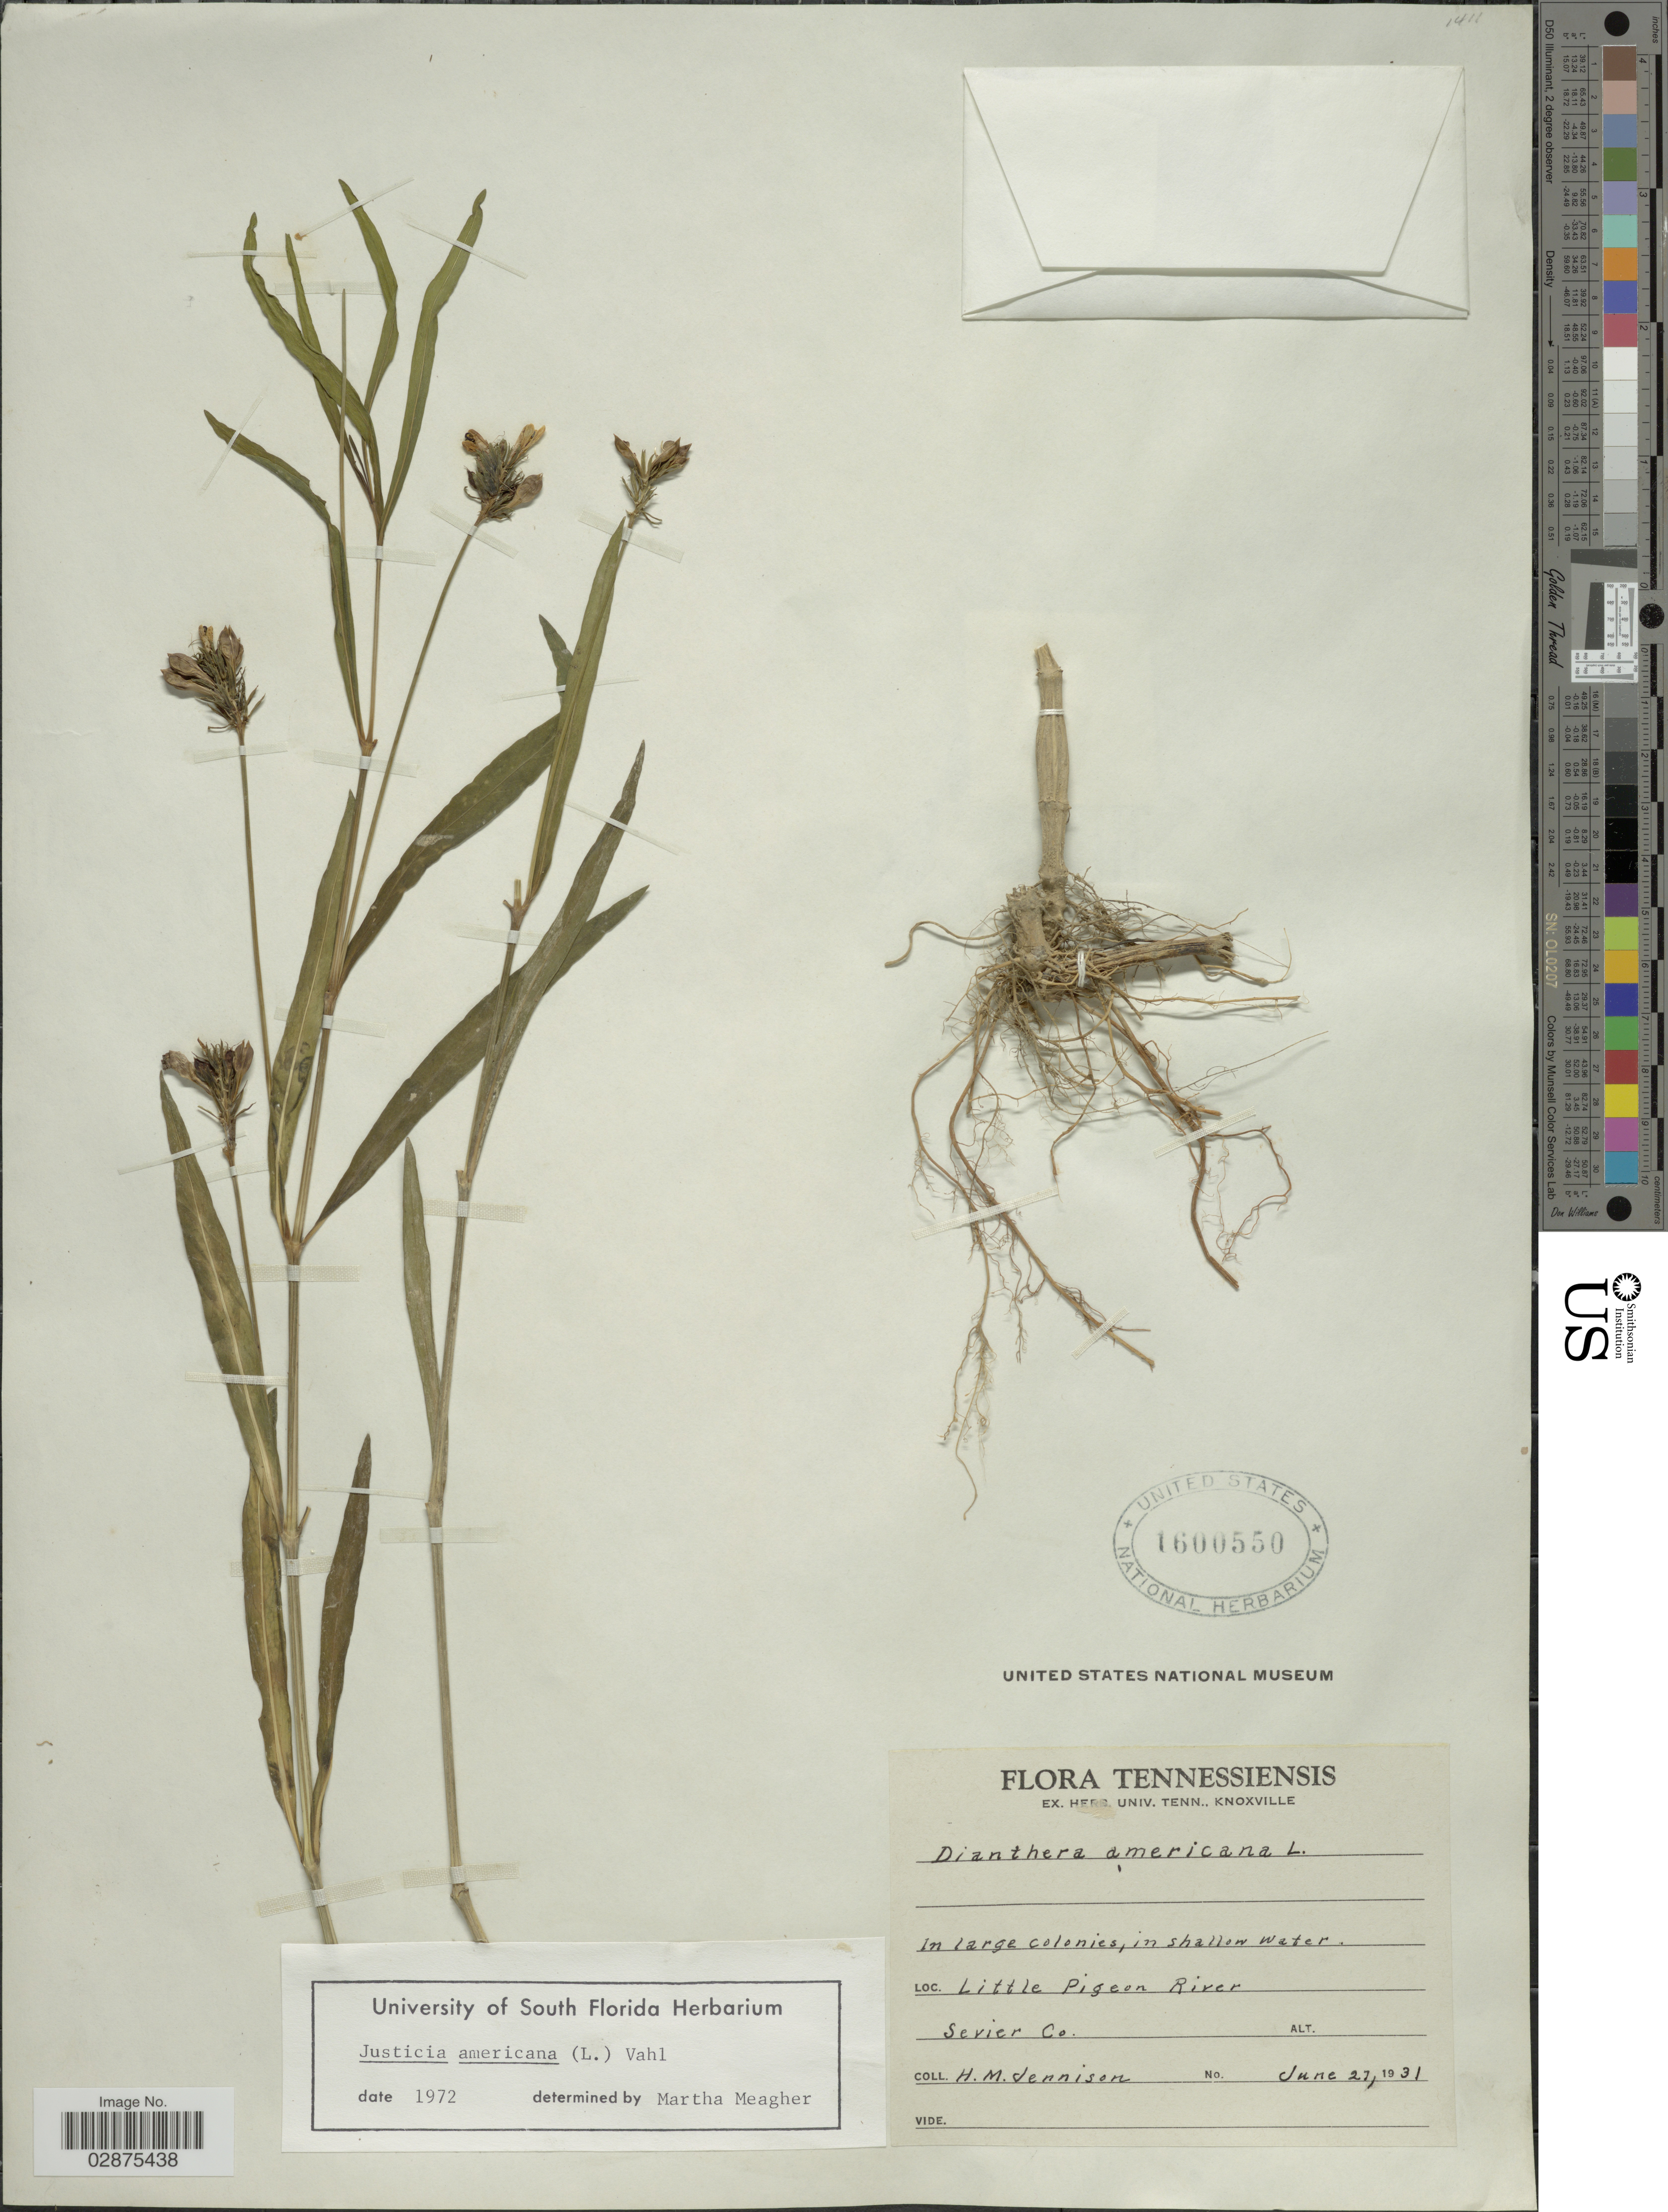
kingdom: Plantae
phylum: Tracheophyta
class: Magnoliopsida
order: Lamiales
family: Acanthaceae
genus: Justicia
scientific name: Justicia americana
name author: (L.) Vahl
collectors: H. Jennison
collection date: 1931-06-27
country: United States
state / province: Tennessee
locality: Little Pigeon River. Sevier Co.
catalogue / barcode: US 1600550